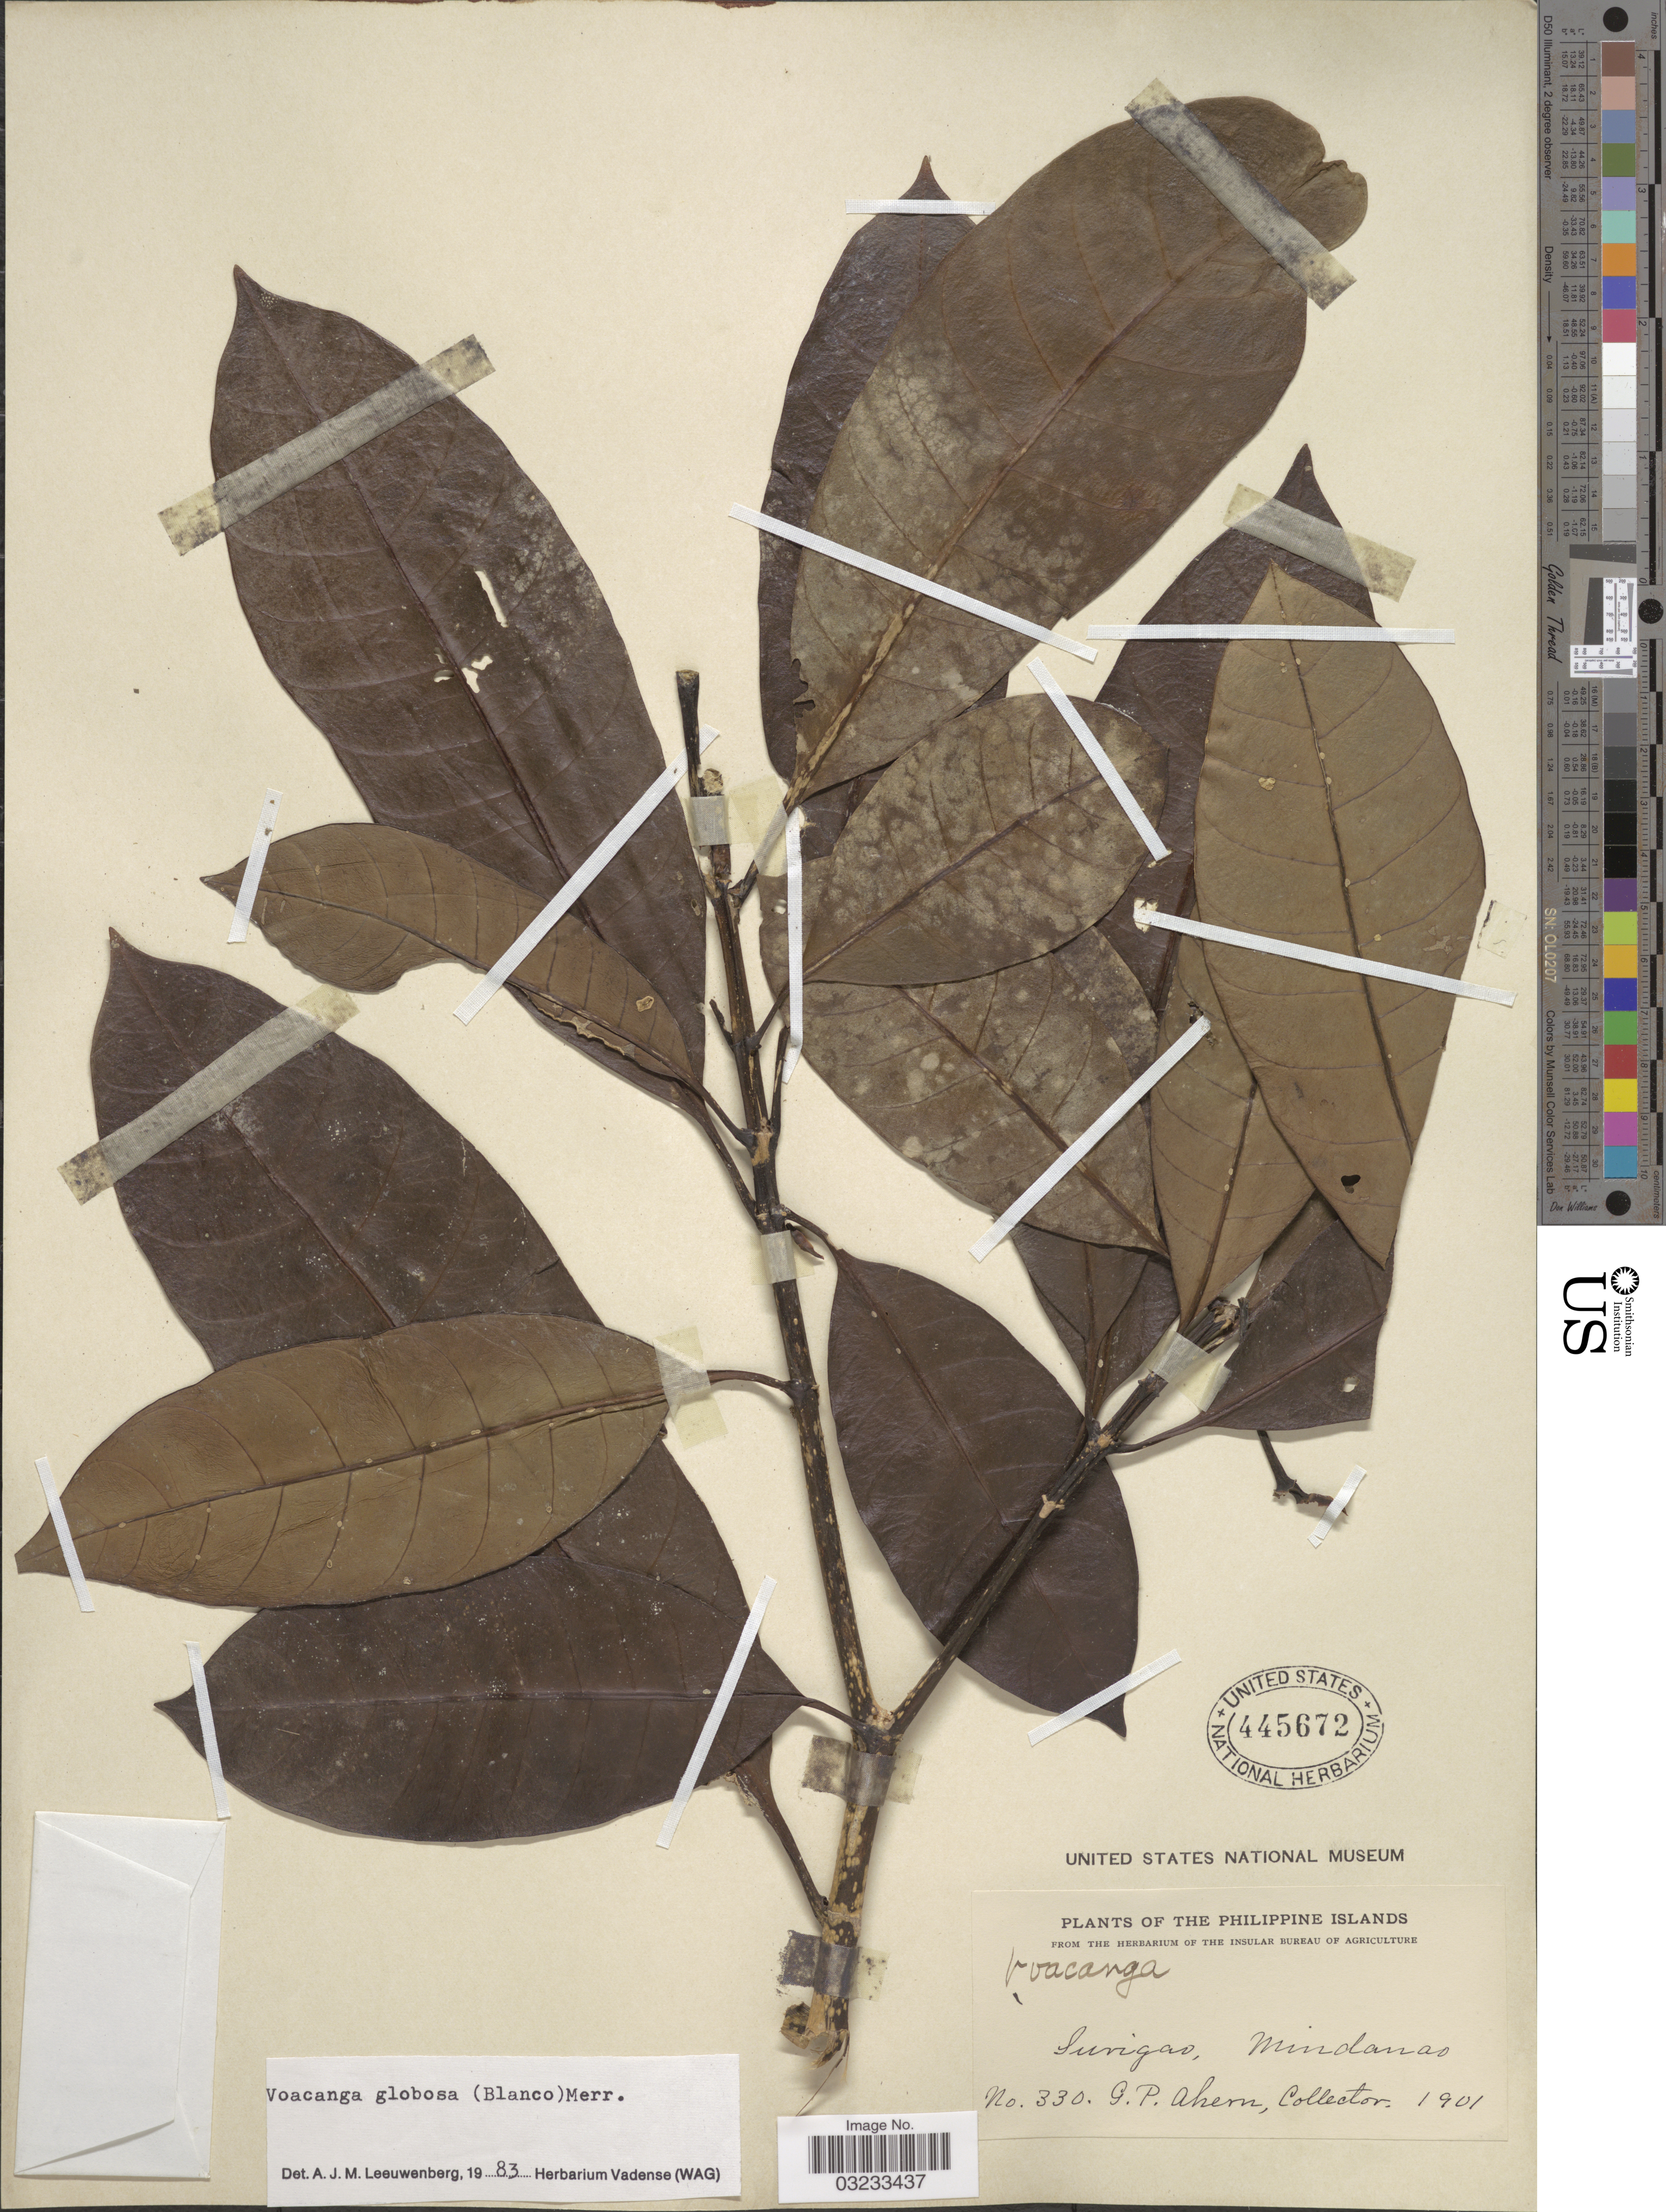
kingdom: Plantae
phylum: Tracheophyta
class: Magnoliopsida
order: Gentianales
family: Apocynaceae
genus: Voacanga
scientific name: Voacanga globosa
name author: (Blanco) Merr.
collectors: G. Ahern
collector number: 330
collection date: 1901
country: Philippines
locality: Surigao, Mindanao.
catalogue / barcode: US 445672